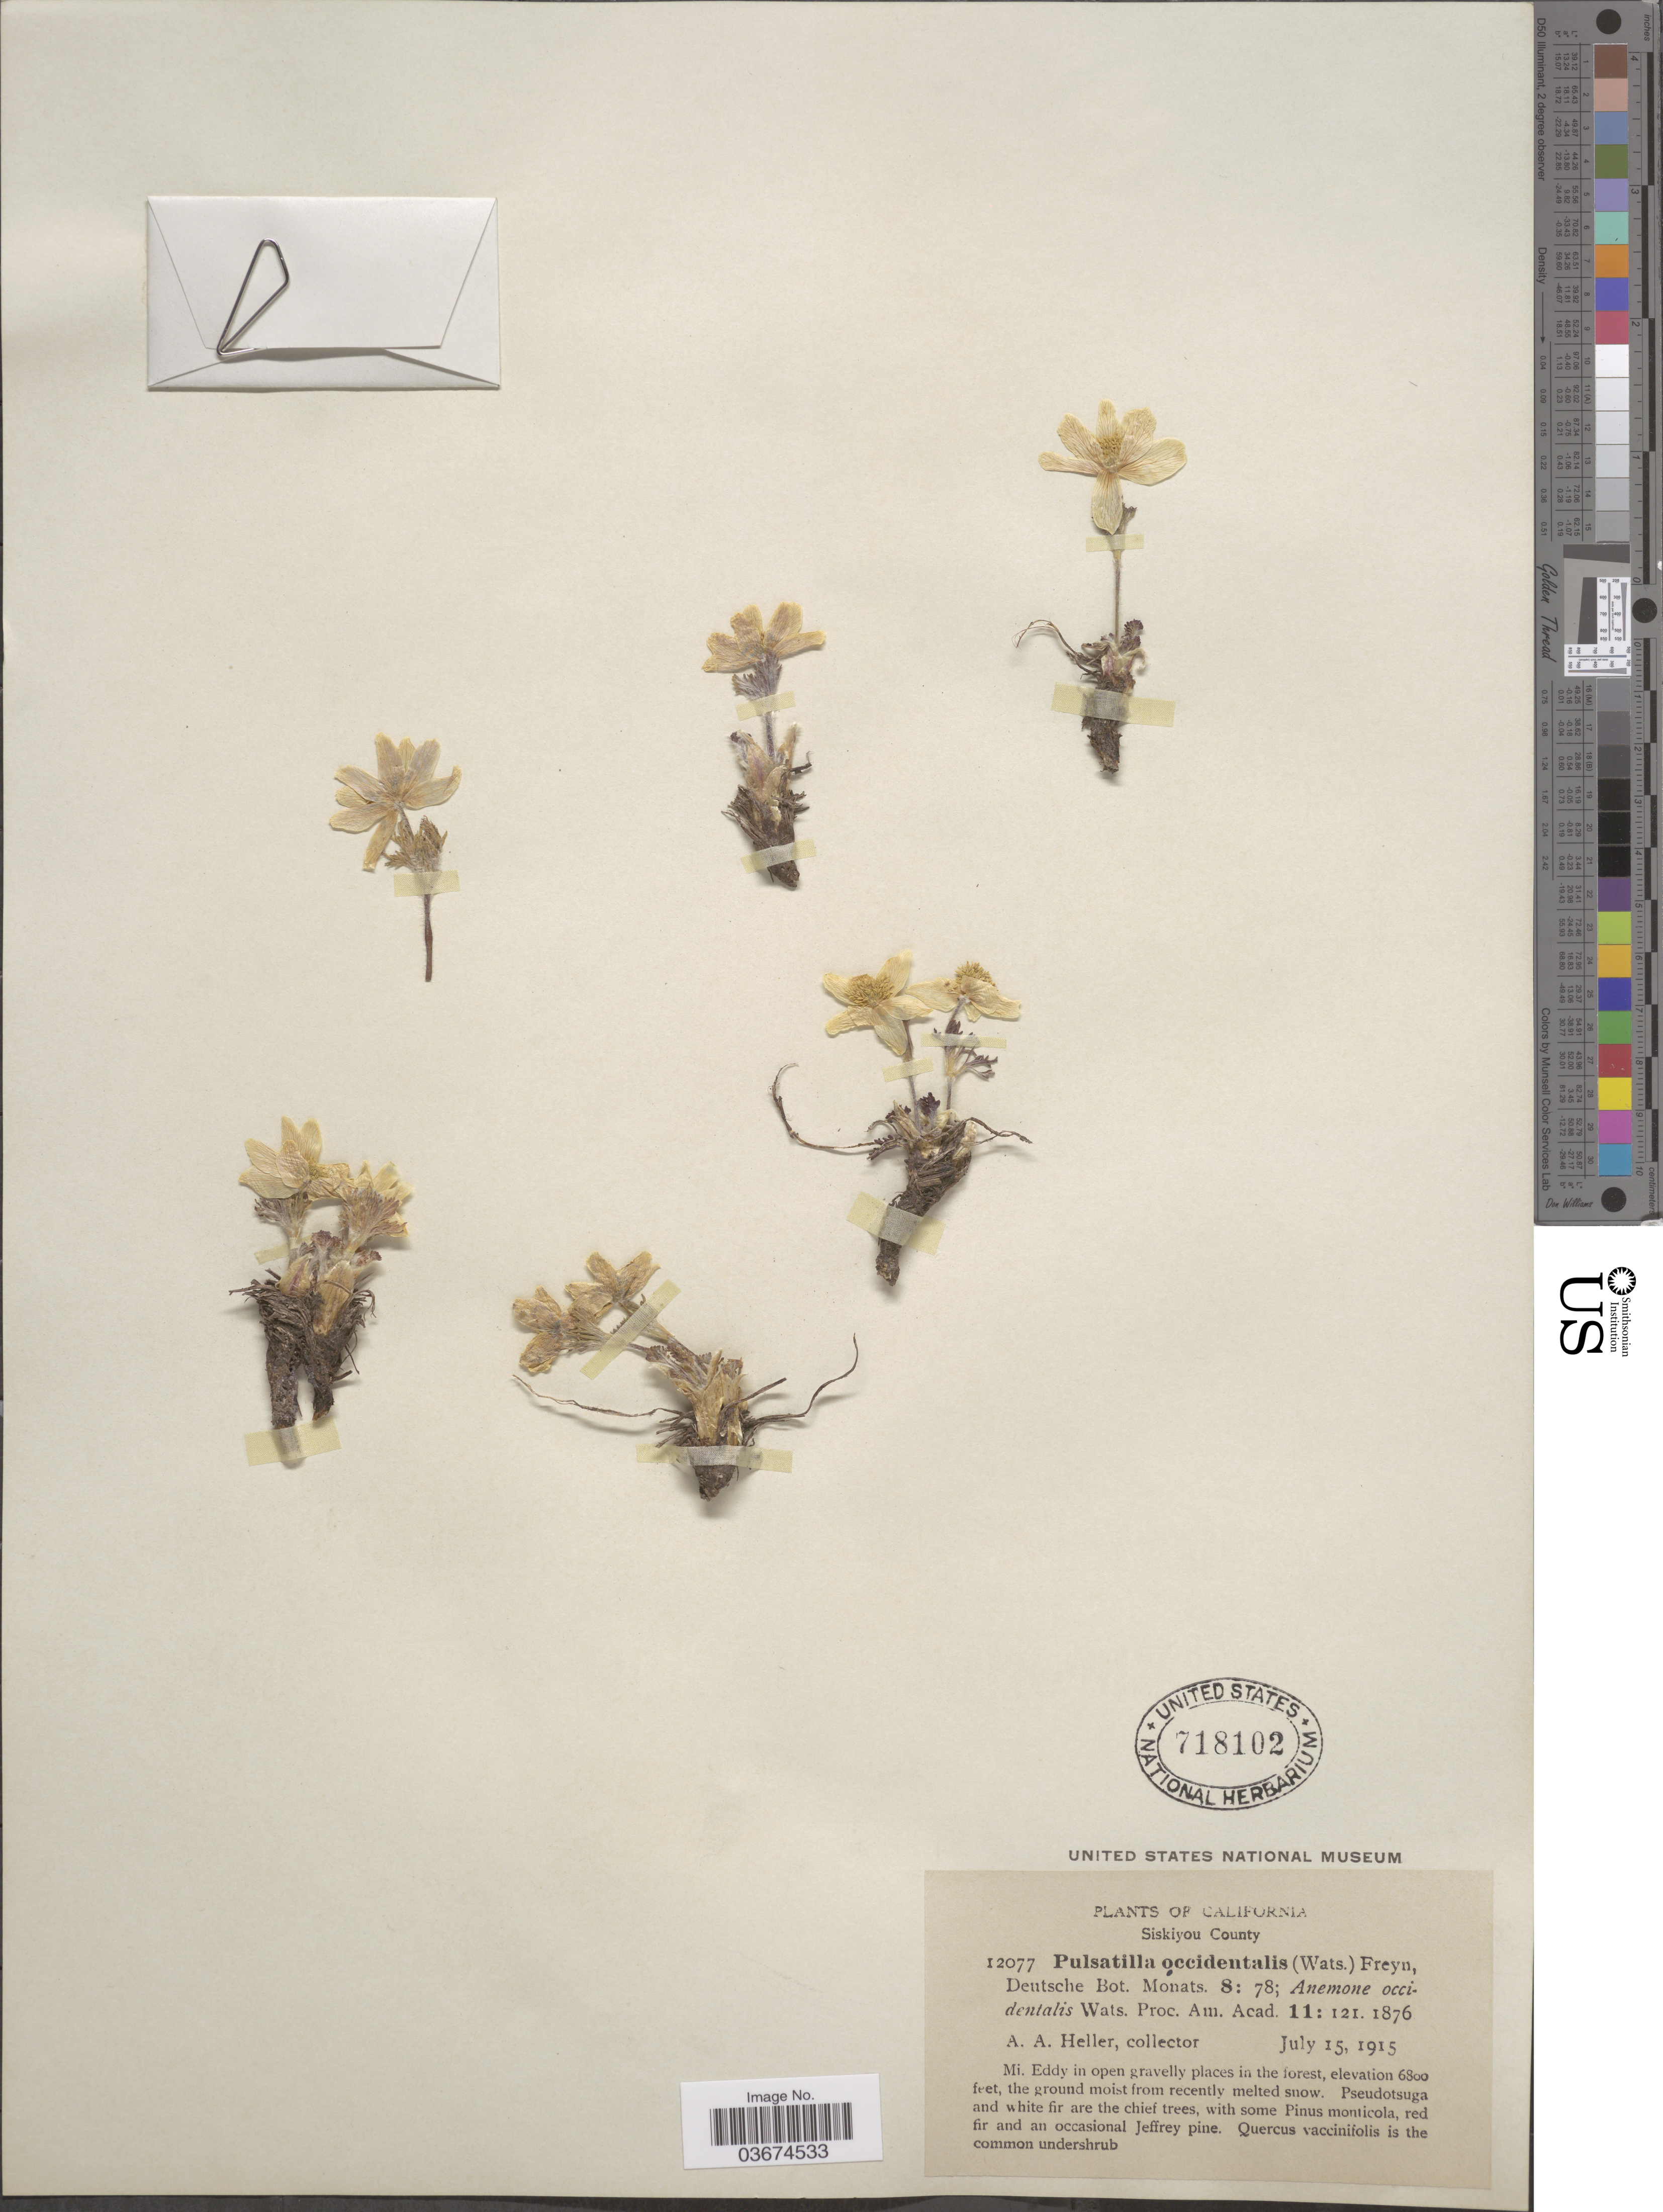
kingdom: Plantae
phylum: Tracheophyta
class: Magnoliopsida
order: Ranunculales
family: Ranunculaceae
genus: Pulsatilla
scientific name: Pulsatilla occidentalis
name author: (S. Watson) Freyn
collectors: A. A. Heller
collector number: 12077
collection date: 1915-07-15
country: United States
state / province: California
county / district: Siskiyou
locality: Siskiyou County. Mi. Eddy.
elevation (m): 2073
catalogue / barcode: US 718102